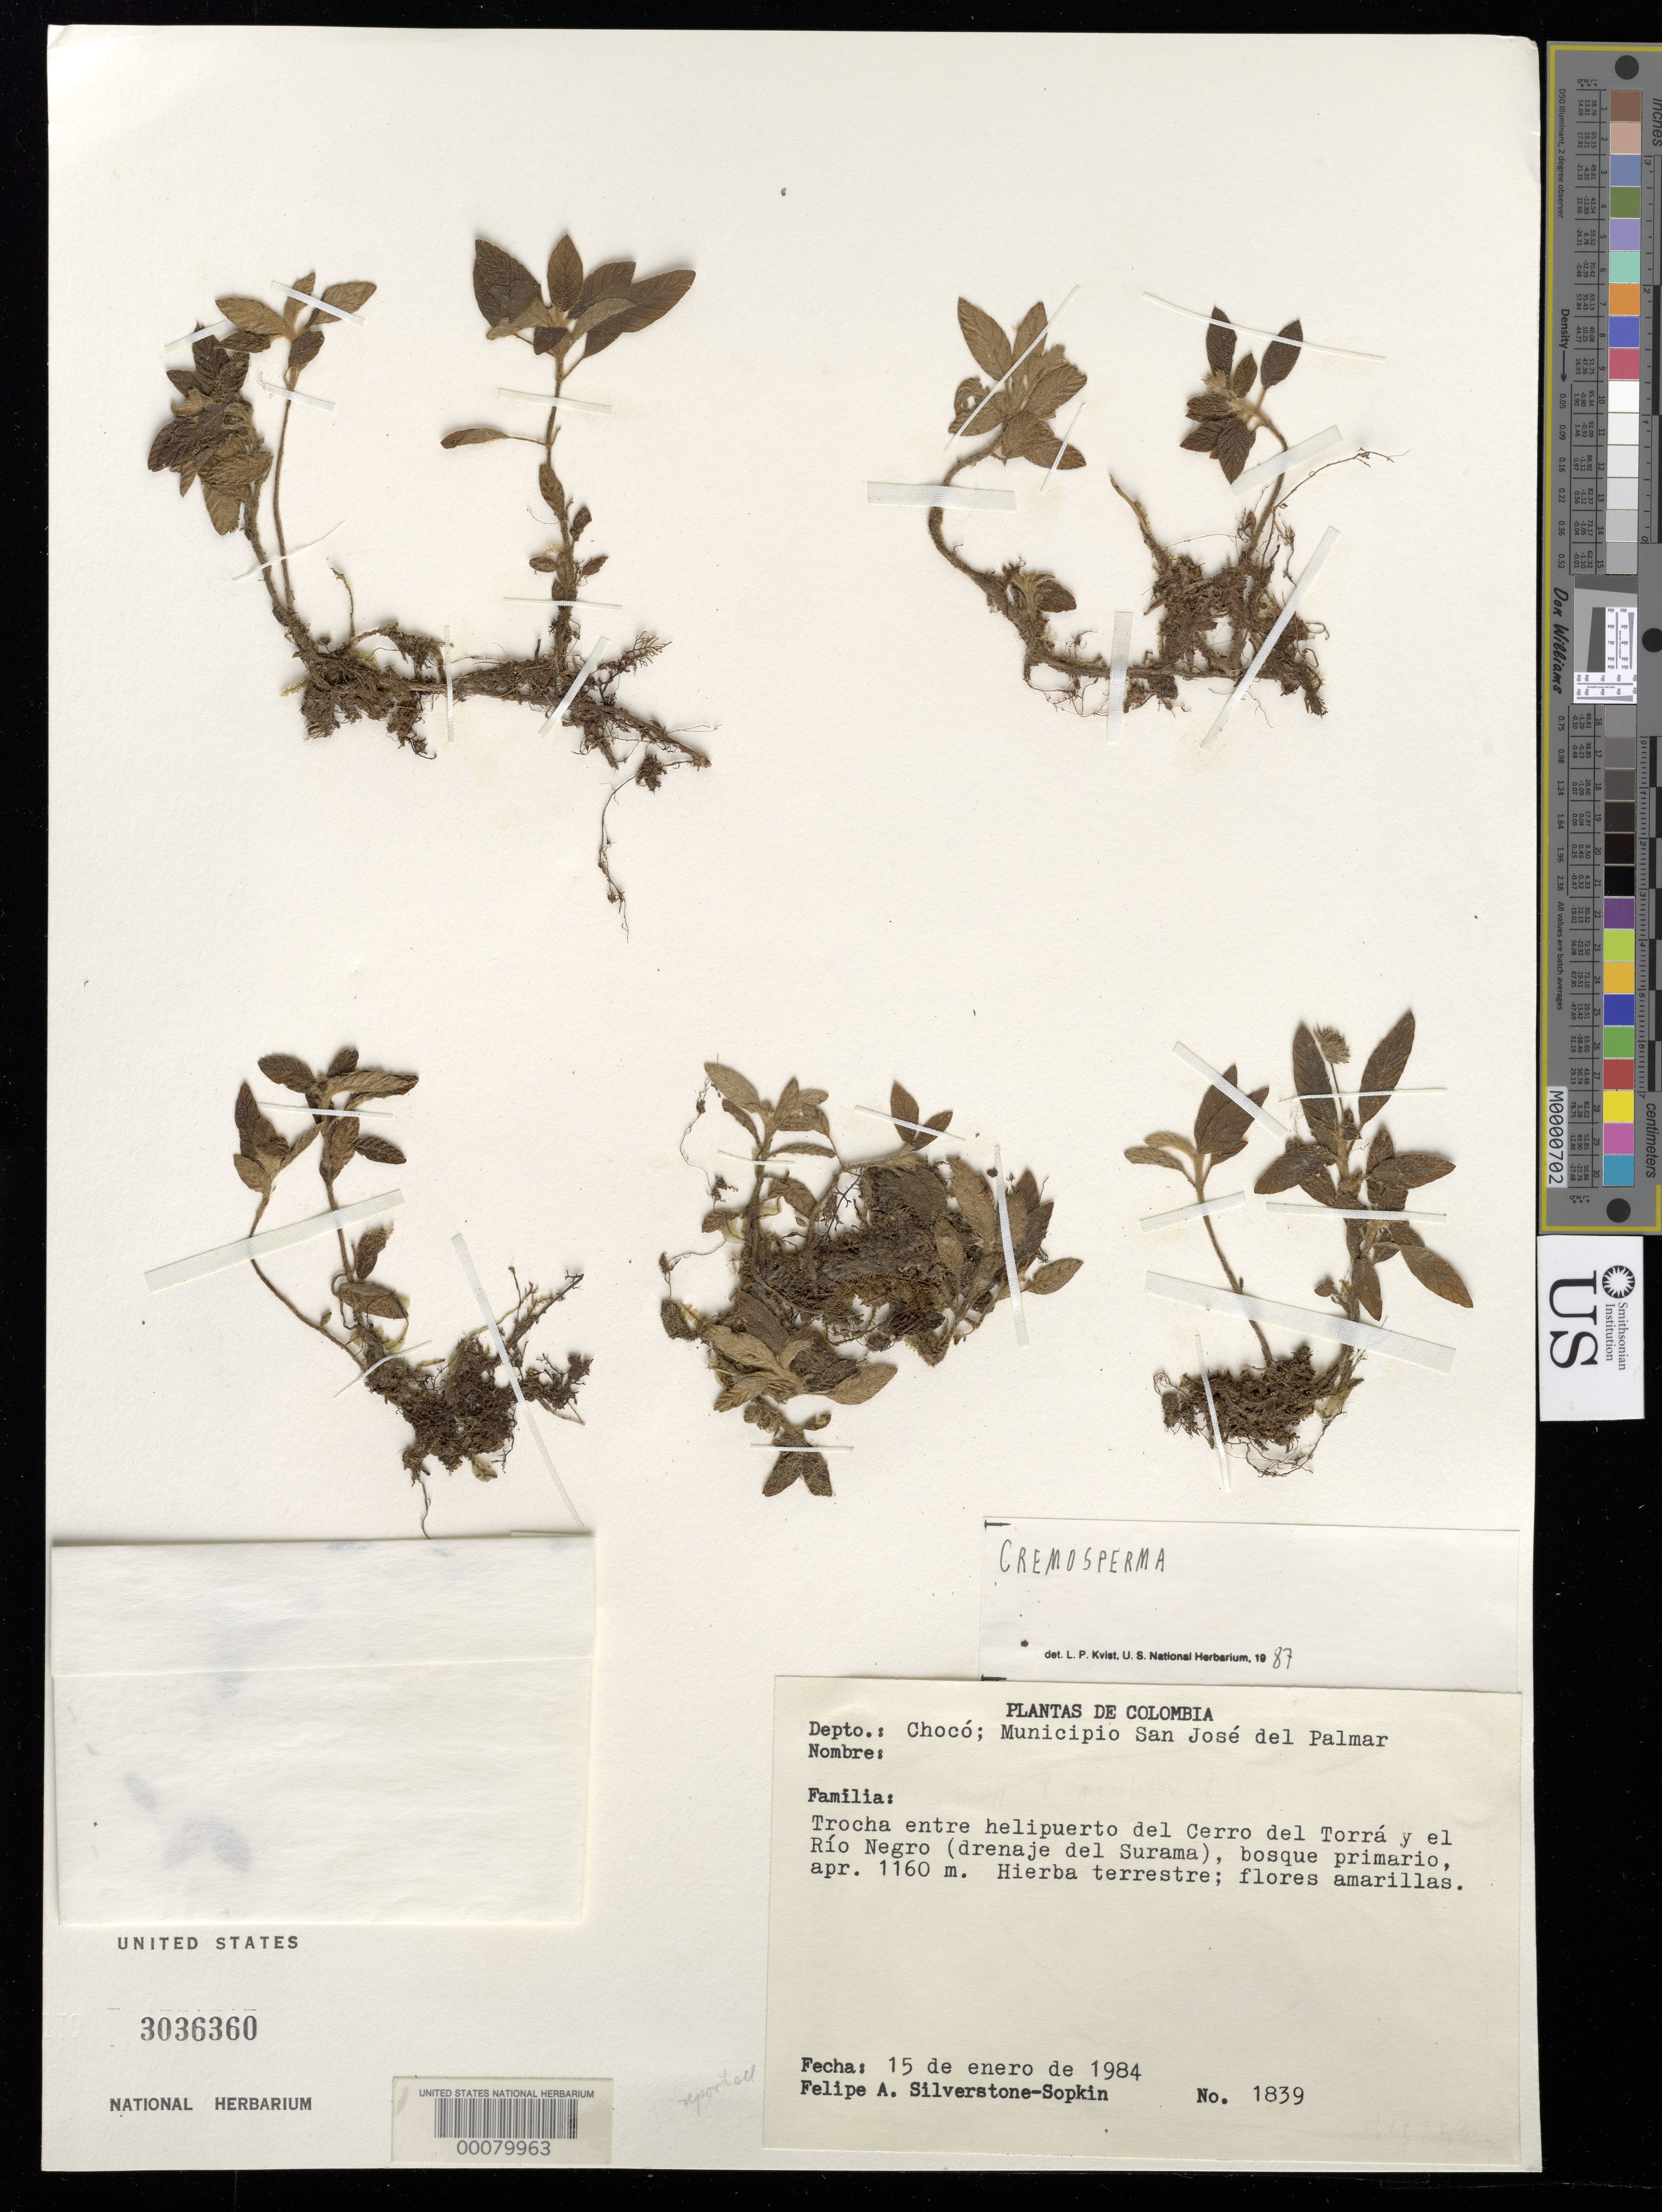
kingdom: Plantae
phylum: Tracheophyta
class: Magnoliopsida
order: Lamiales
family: Gesneriaceae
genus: Cremosperma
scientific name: Cremosperma maculatum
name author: L.E. Skog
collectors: P. A. Silverstone-Sopkin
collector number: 1839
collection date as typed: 15 Jan 1984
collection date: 1984-01-15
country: Colombia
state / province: Chocó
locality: Mpio. San Jose del Palmar, trail between heliport of Cerro del Torra and Rio Negro (drainage of Surama)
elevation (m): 1160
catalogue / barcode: US 3036360